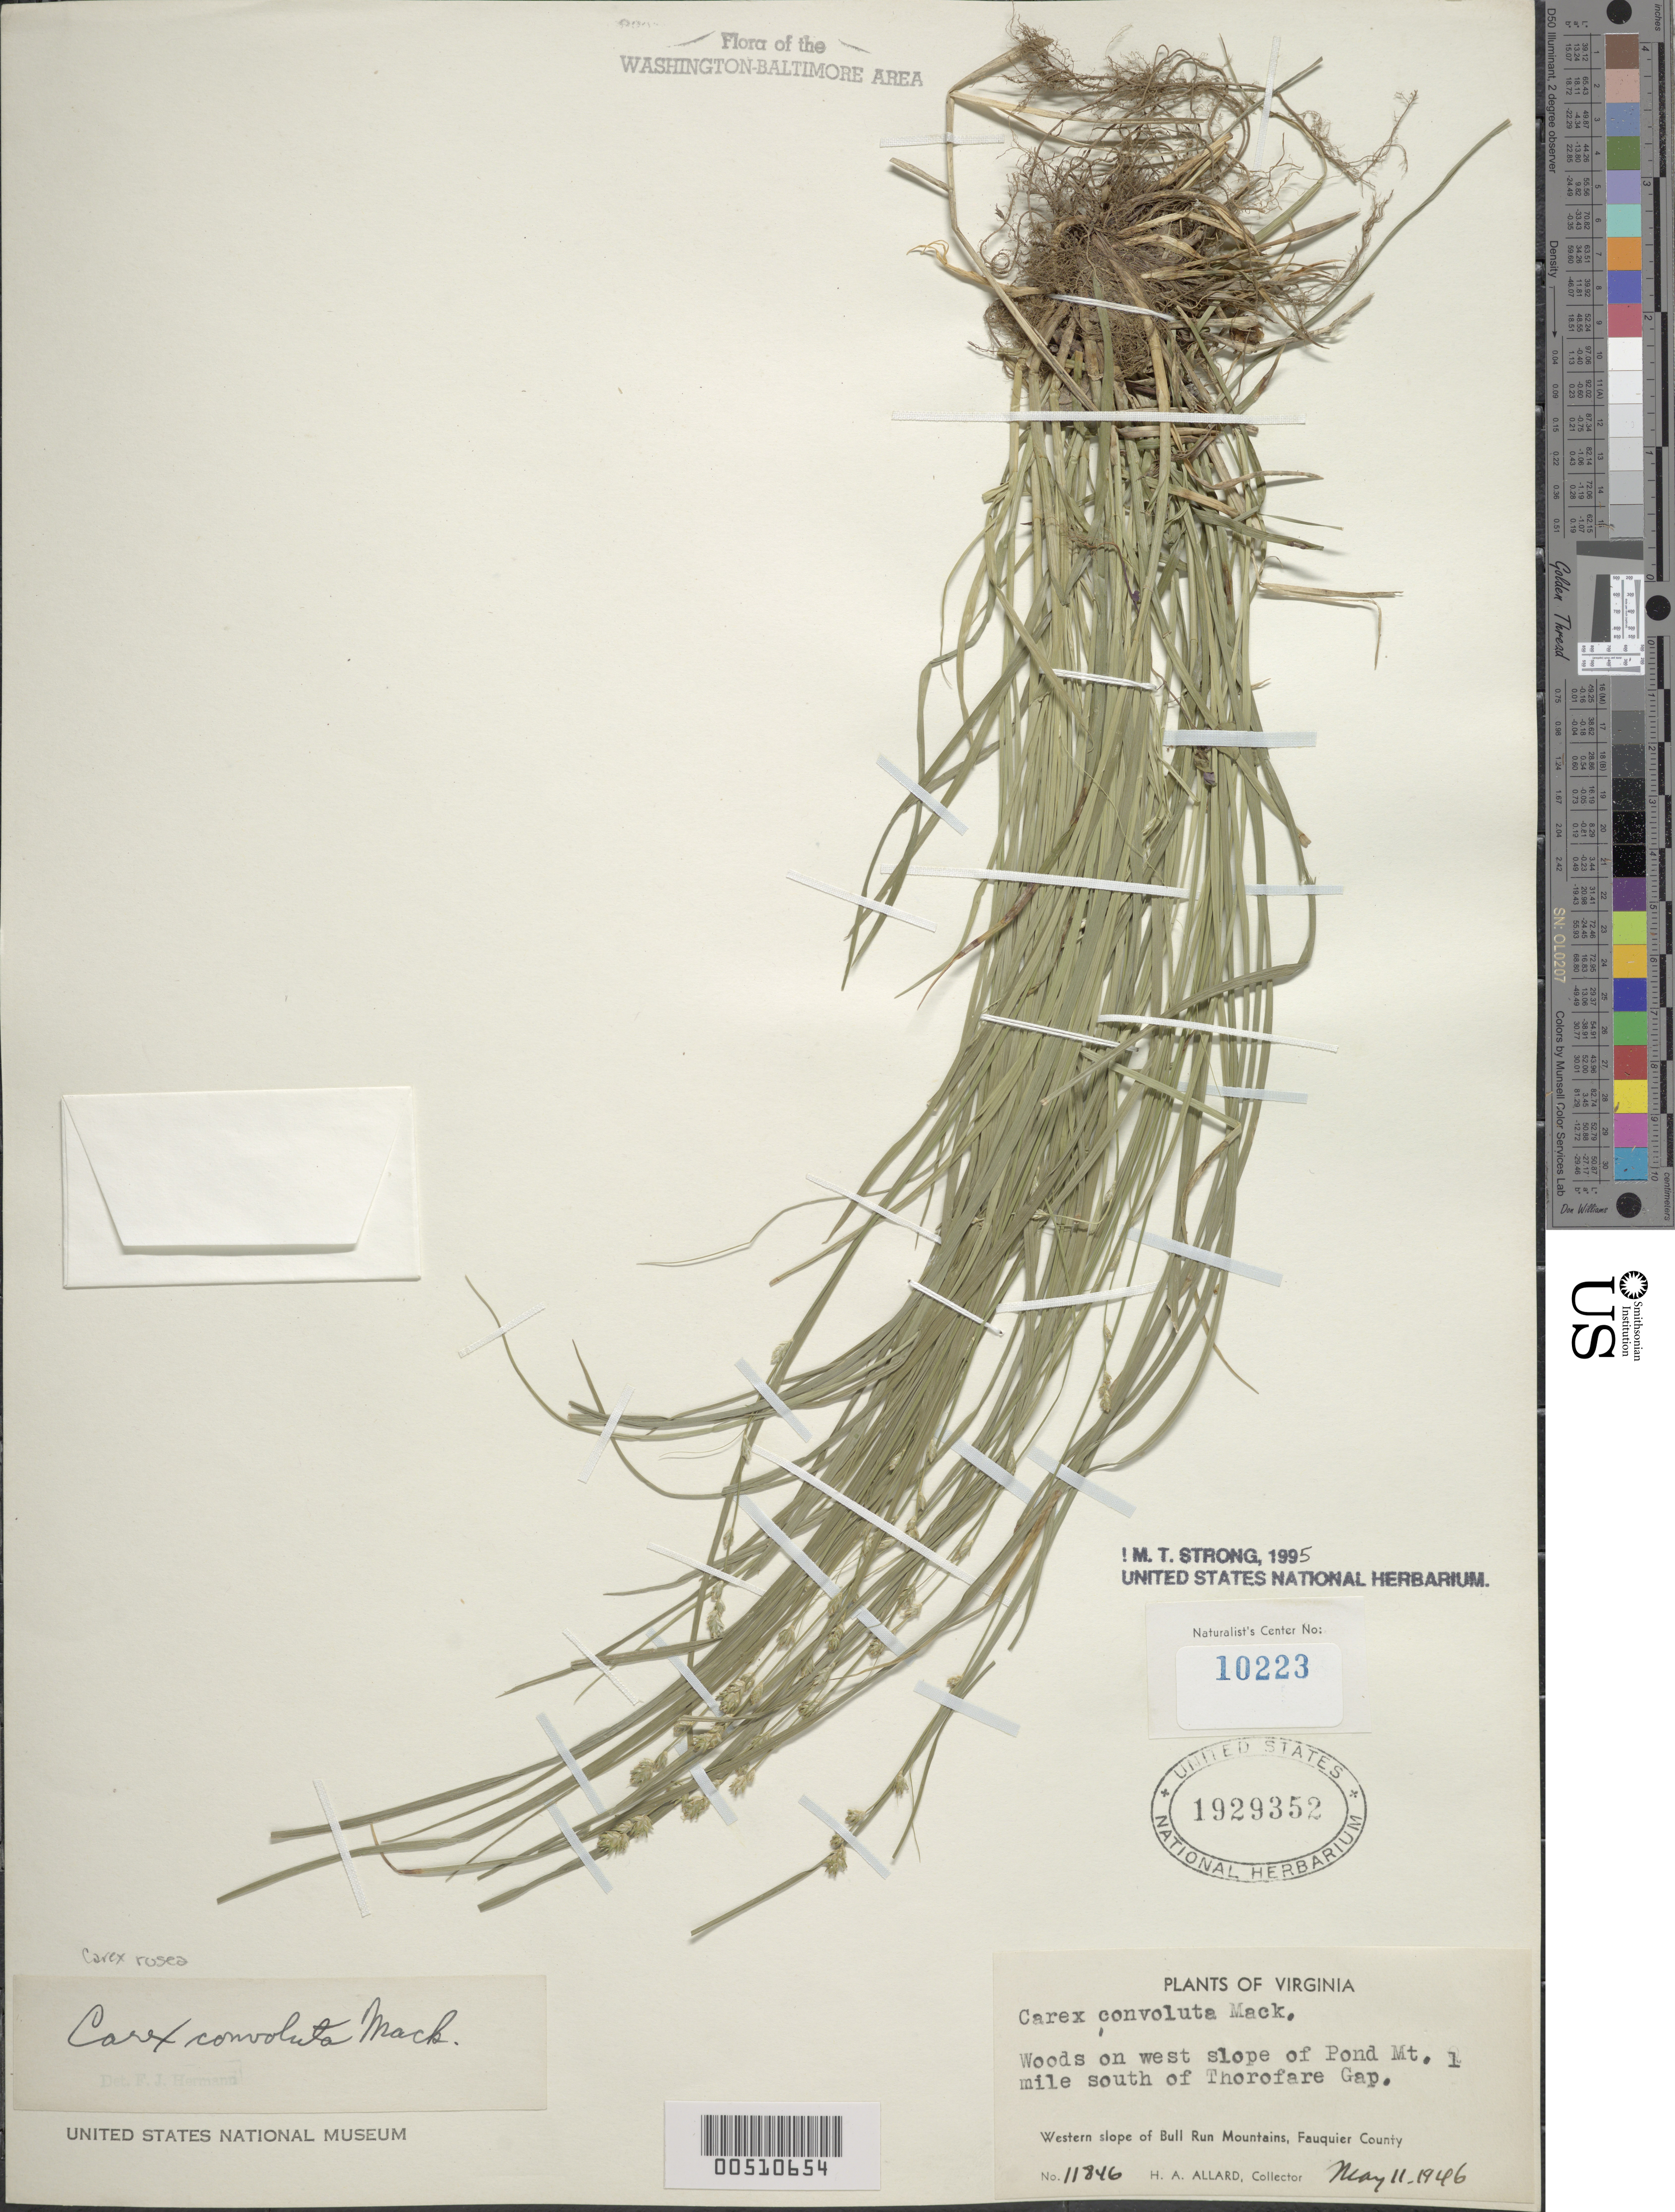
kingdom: Plantae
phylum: Tracheophyta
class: Liliopsida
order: Poales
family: Cyperaceae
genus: Carex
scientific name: Carex appalachica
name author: J.M. Webber & P.W. Ball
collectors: H. A. Allard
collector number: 11846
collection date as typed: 11 May 1946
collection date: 1946-05-11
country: United States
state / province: Virginia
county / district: Fauquier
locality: W slope of Pond Mt., S of Thorofare Gap Bull Run Mts.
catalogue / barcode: US 1929352